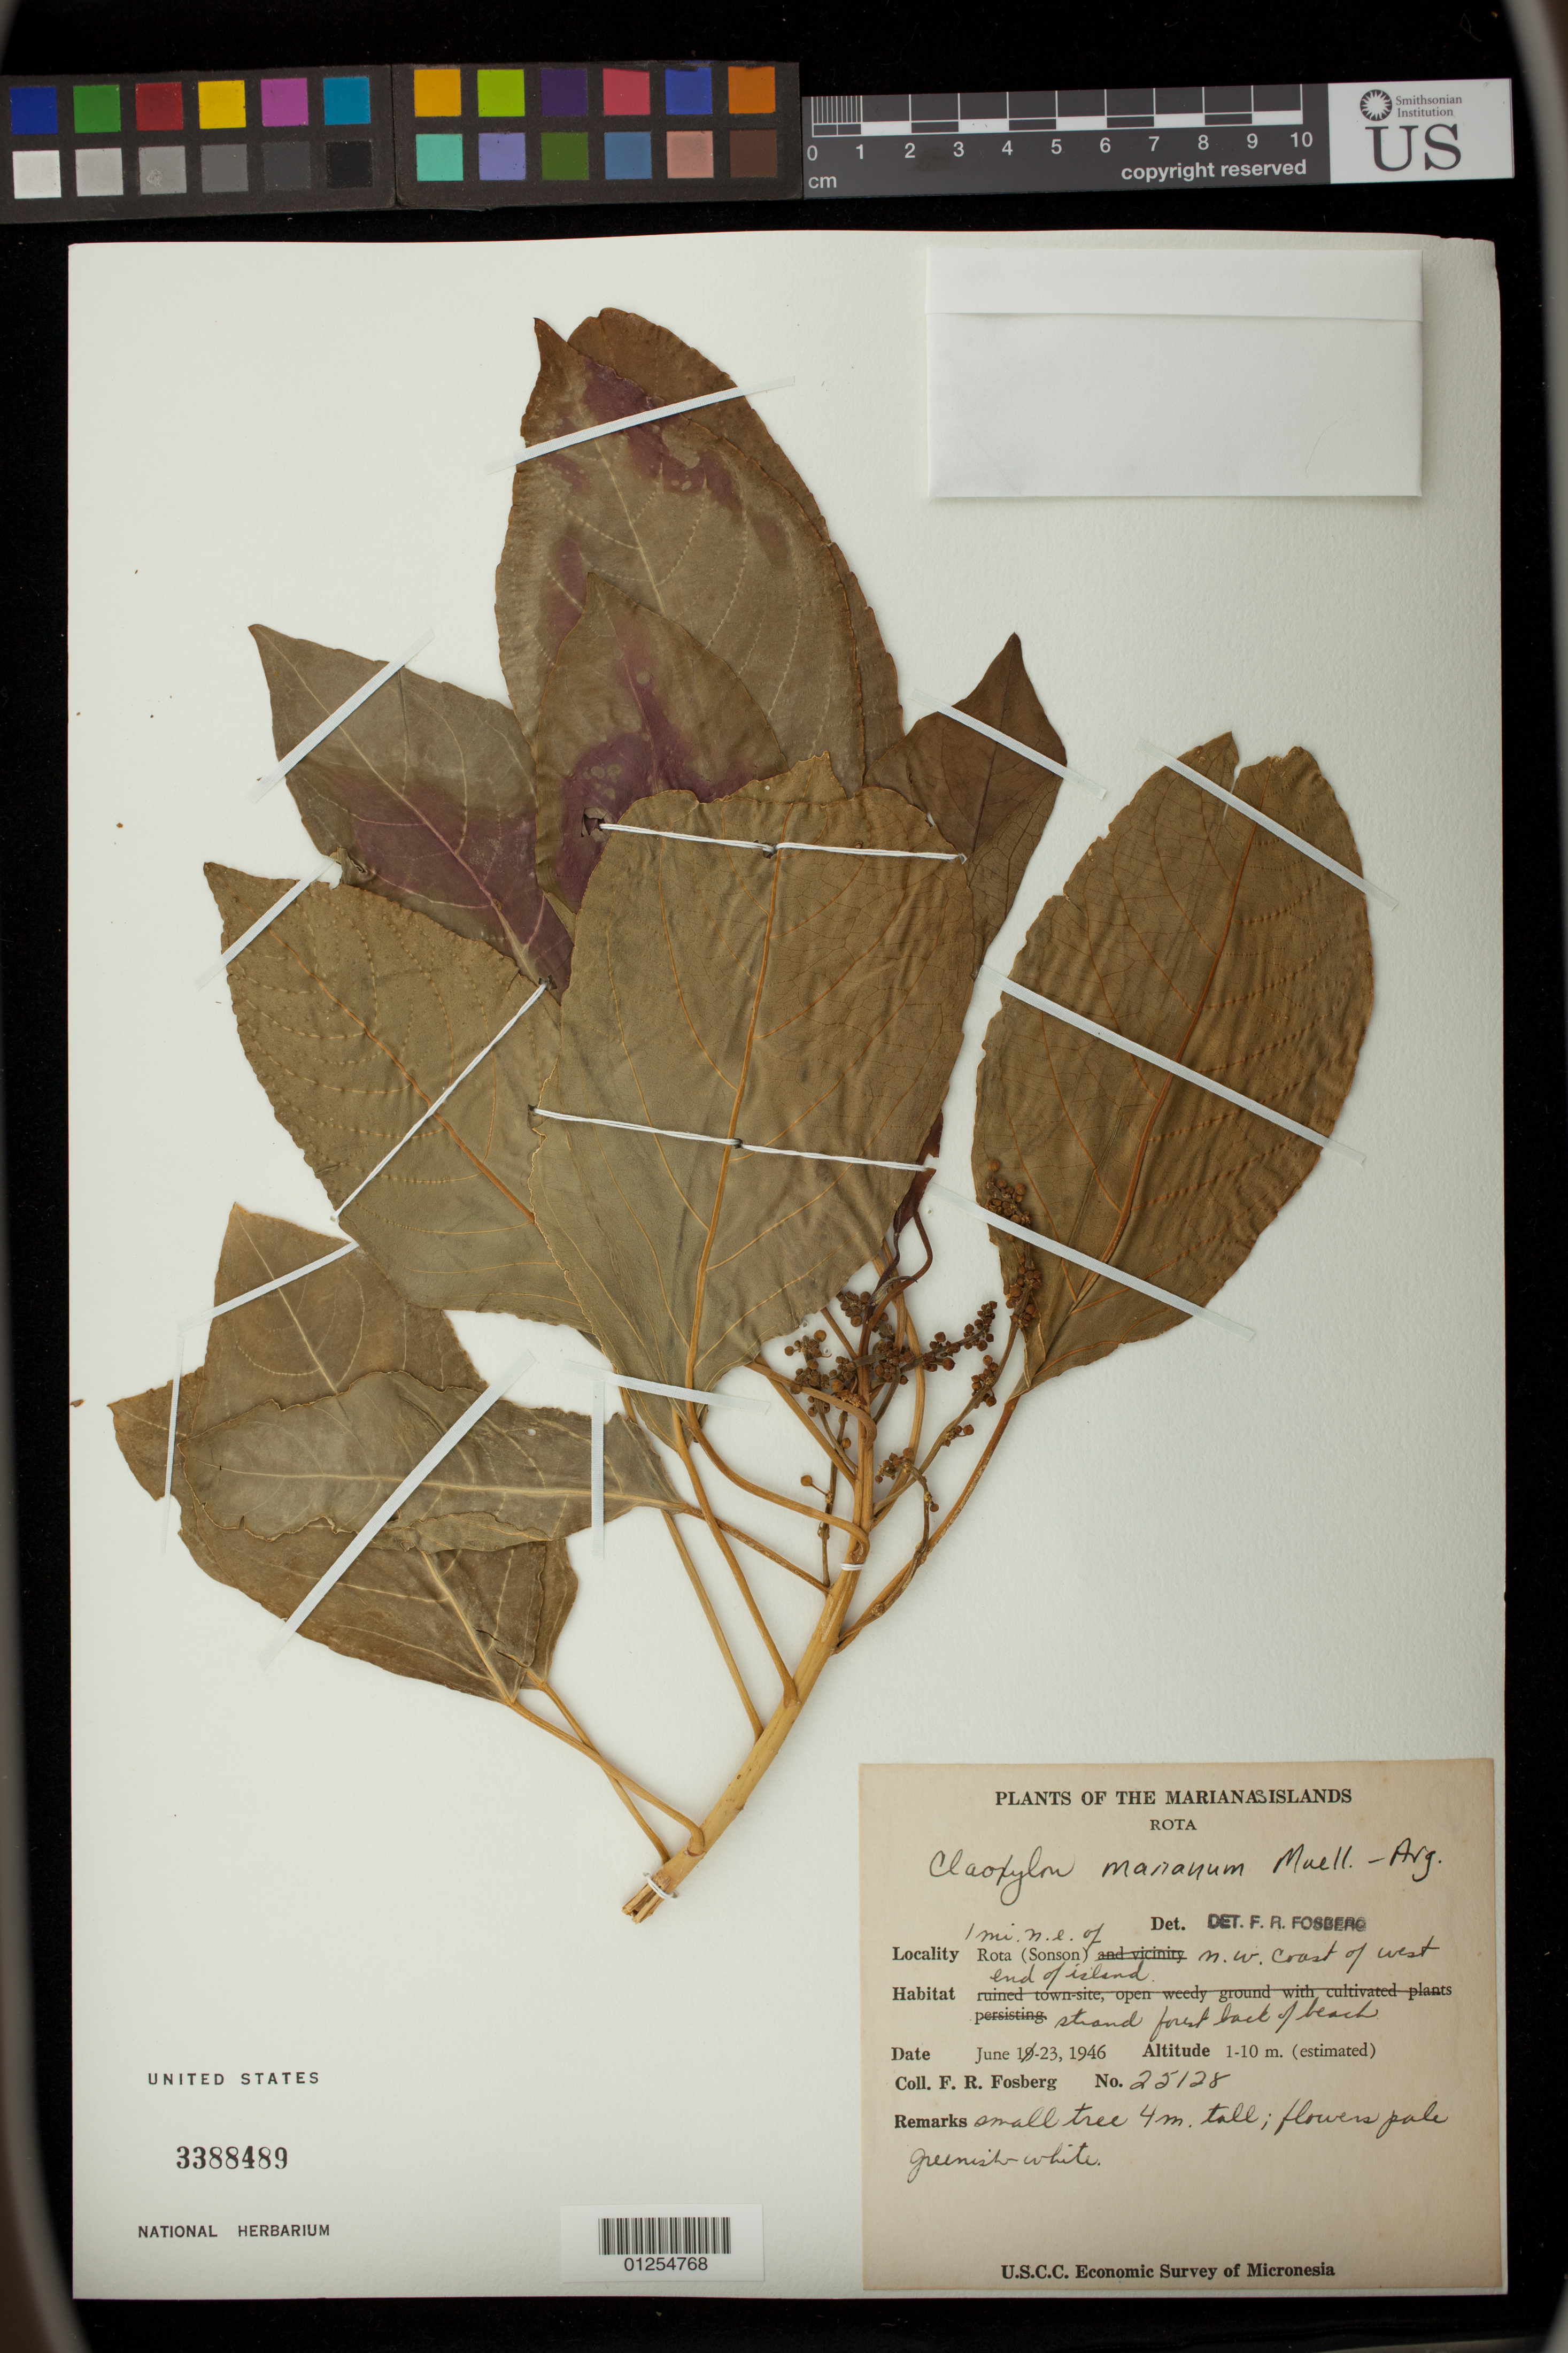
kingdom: Plantae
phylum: Tracheophyta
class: Magnoliopsida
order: Malpighiales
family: Euphorbiaceae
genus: Claoxylon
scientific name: Claoxylon marianum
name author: Müll. Arg.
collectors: F. R. Fosberg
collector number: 25128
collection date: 1946-06-23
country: Northern Mariana Islands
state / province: Rota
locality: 1 mi. n.e. of Rota (Sonson) n.w. coast of west end of island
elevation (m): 1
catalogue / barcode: US 3388489